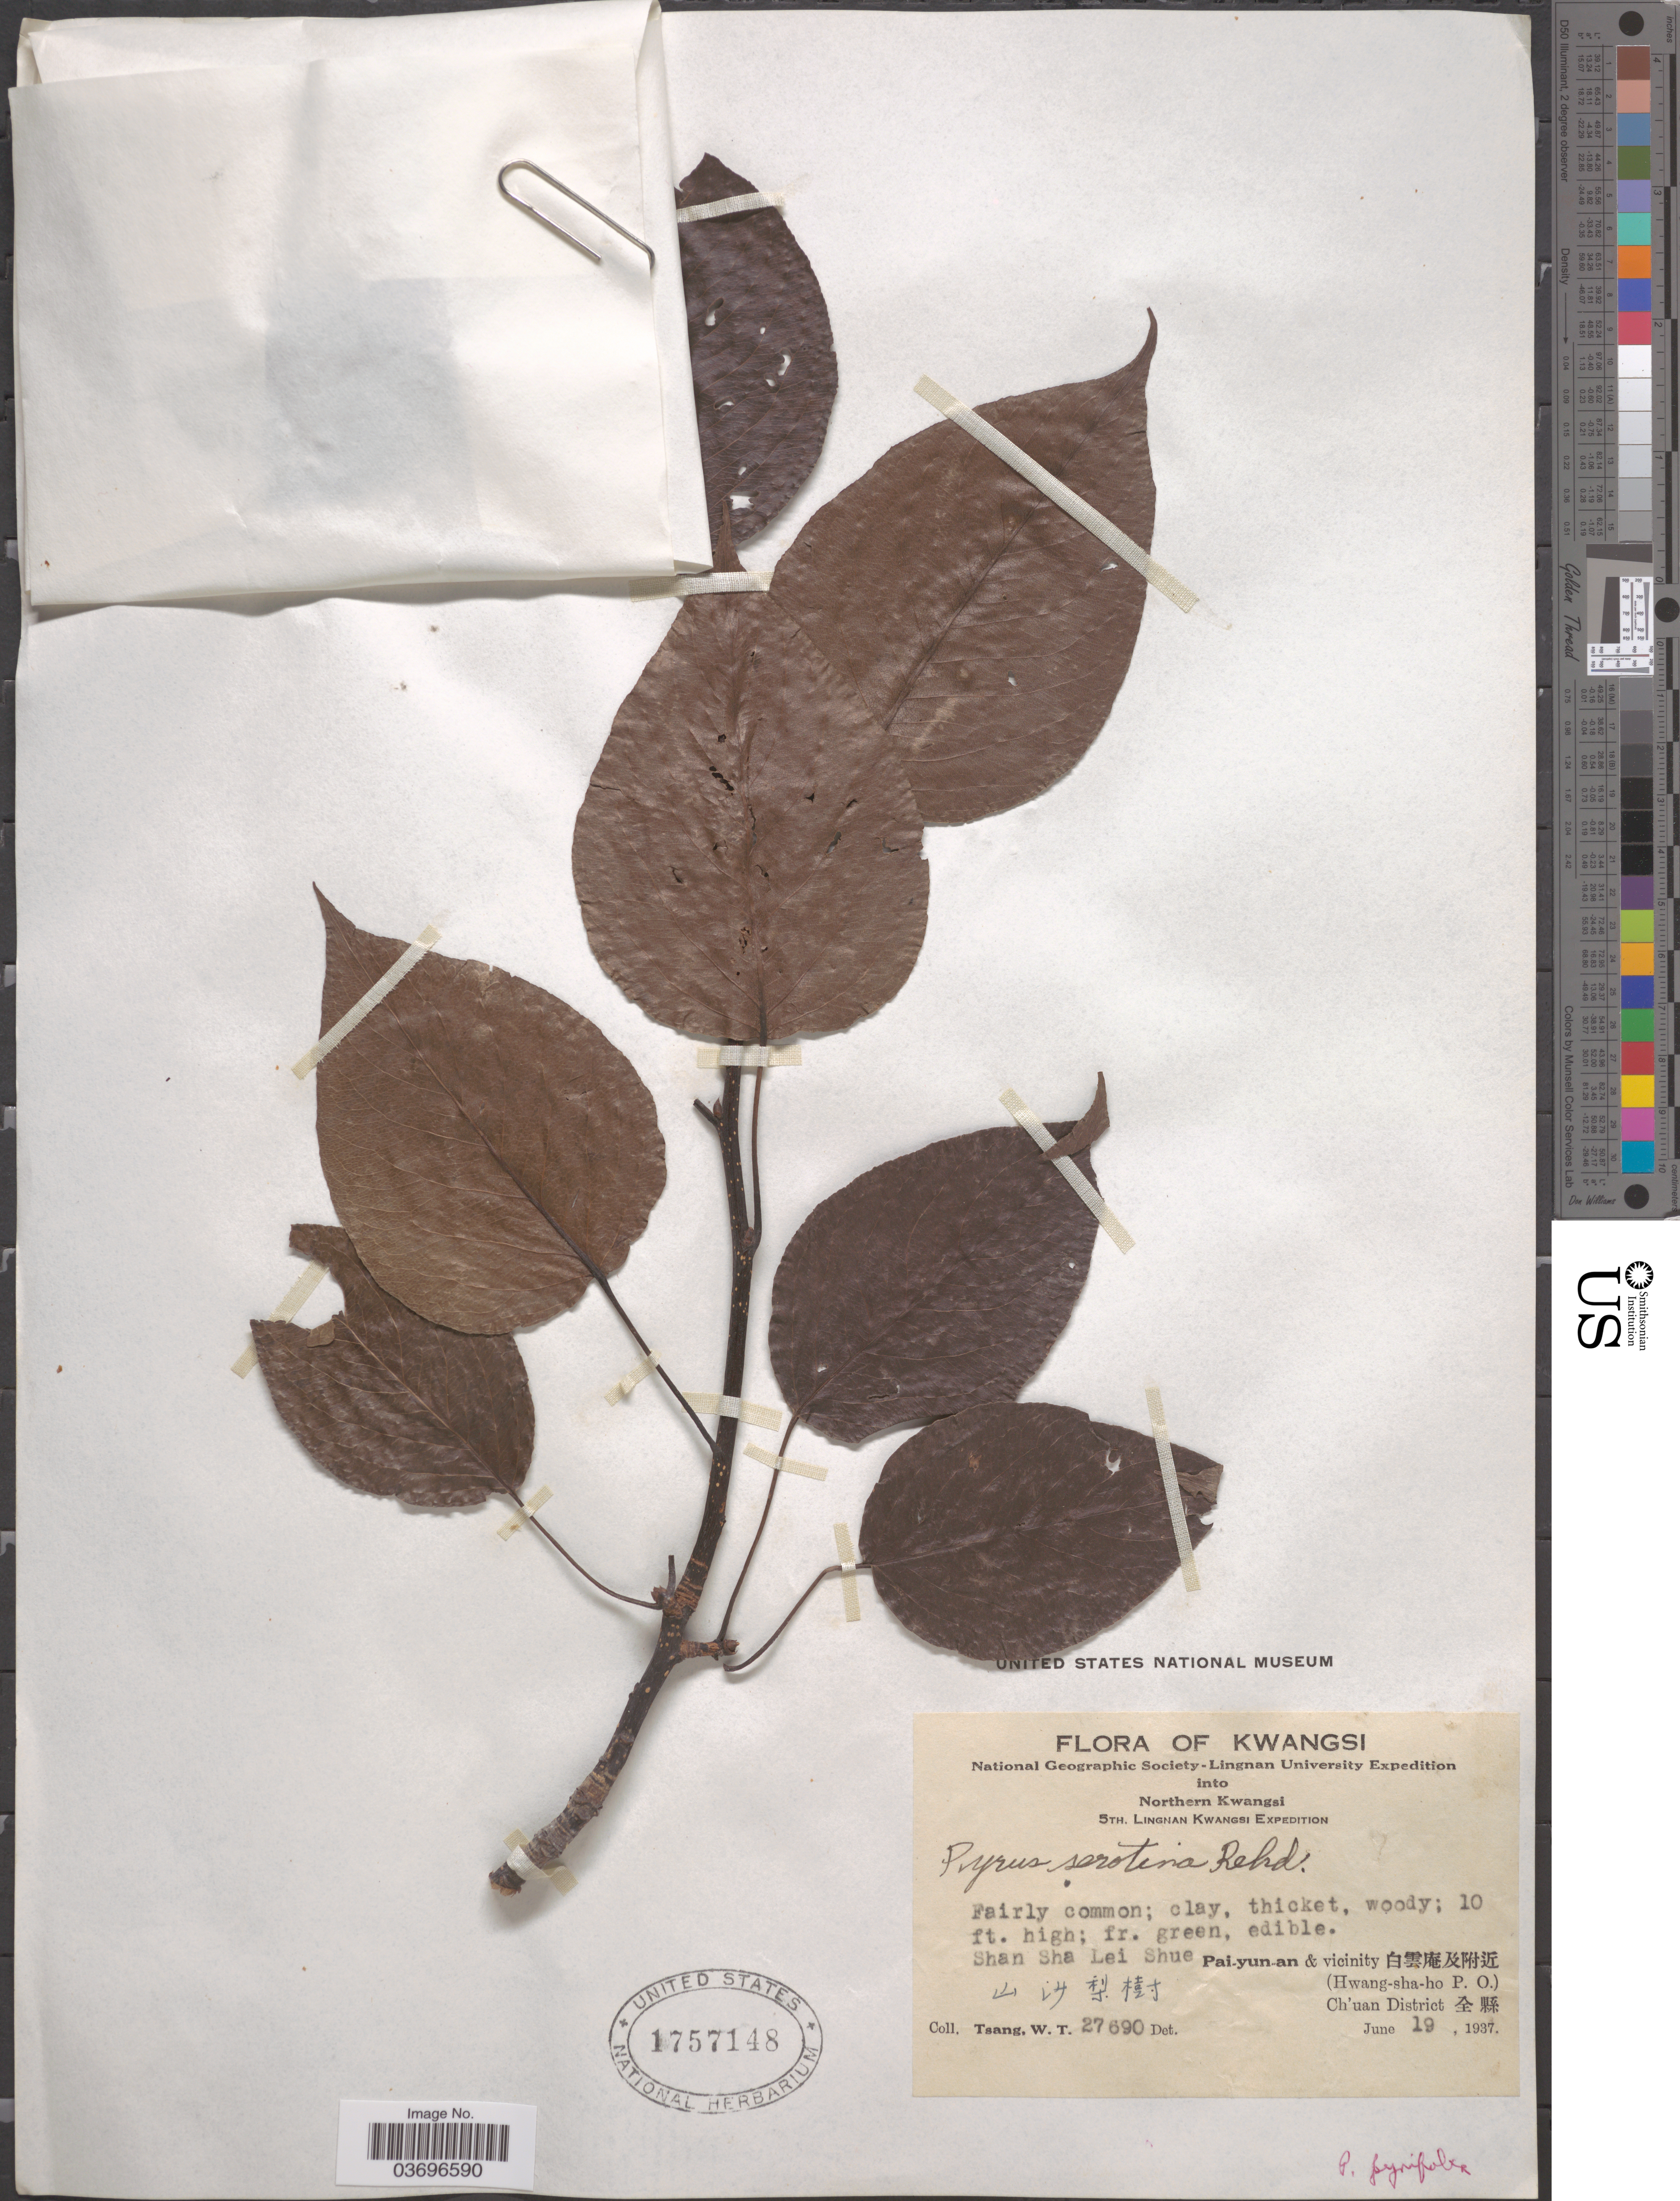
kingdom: Plantae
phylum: Tracheophyta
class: Magnoliopsida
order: Rosales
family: Rosaceae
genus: Pyrus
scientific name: Pyrus pyrifolia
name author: (Burm. f.) Nakai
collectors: W. T. Tsang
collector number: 27690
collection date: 1937-06-19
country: China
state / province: Guangxi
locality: Northern Kwangsi. Shan Sha Lei Shue X. Pai-yun-an & vicinity X. (Hwang-sha-ho P. O.). Ch'uan District X.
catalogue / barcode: US 1757148